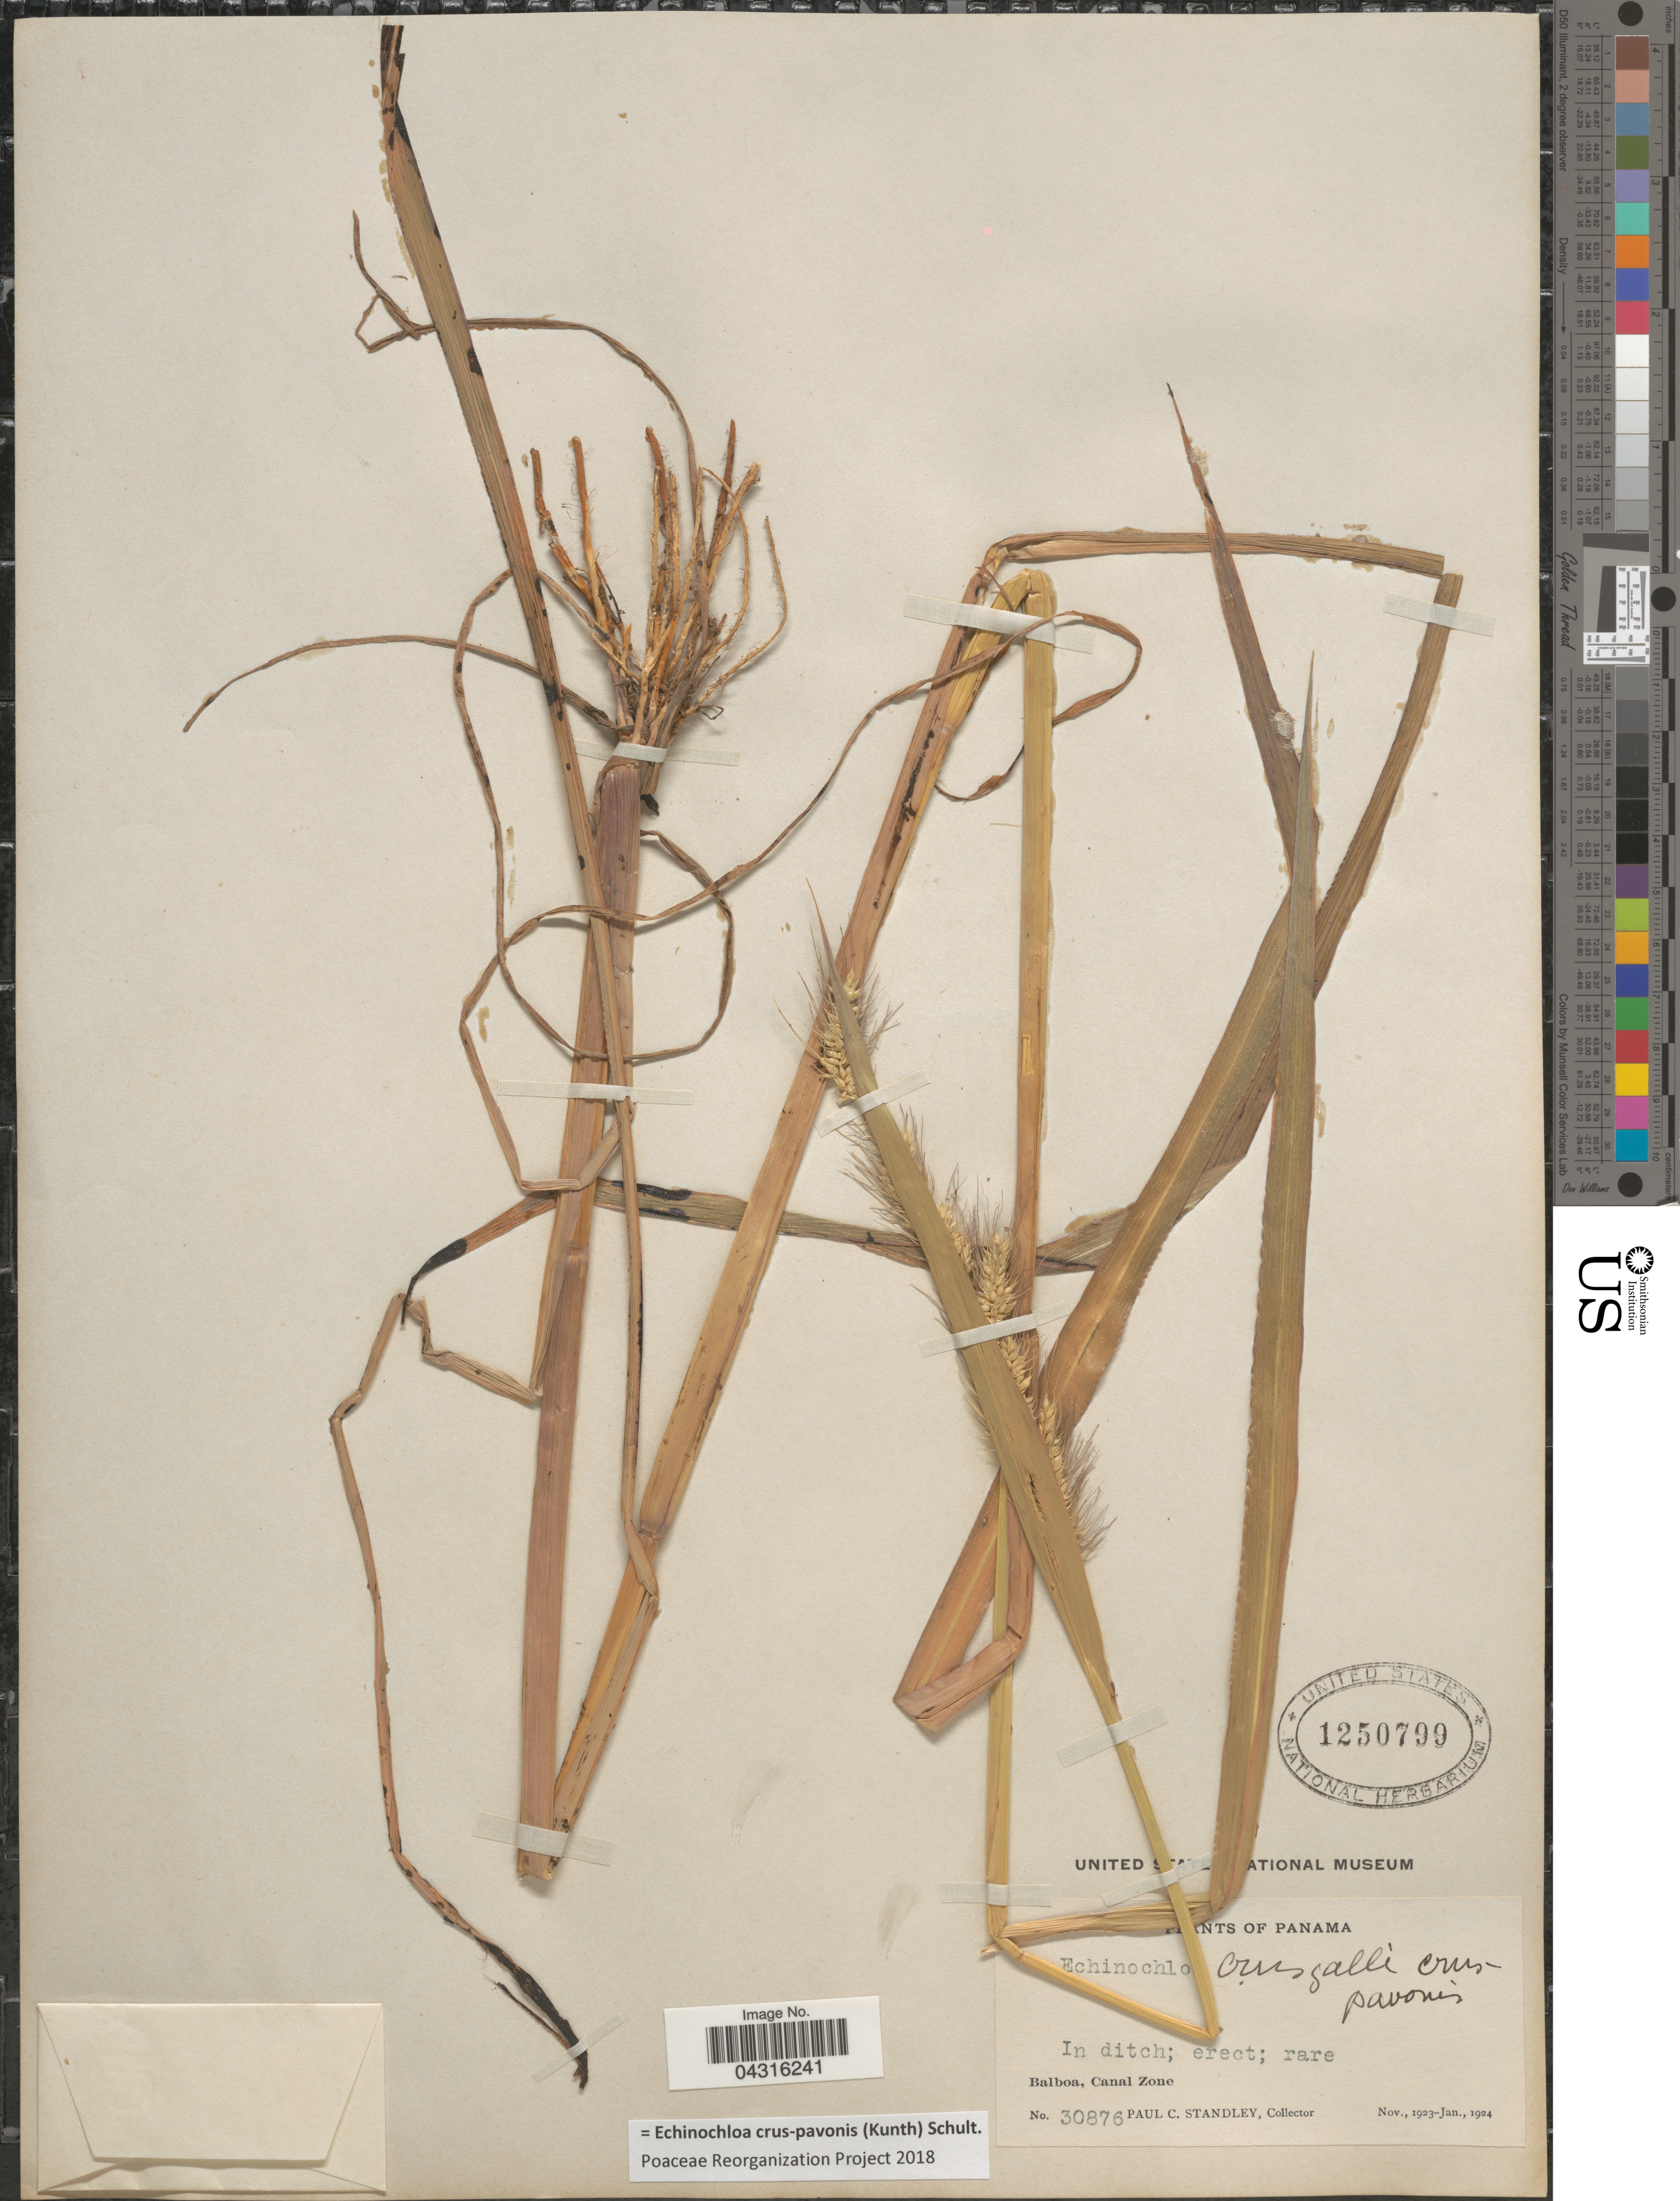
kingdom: Plantae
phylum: Tracheophyta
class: Liliopsida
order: Poales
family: Poaceae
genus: Echinochloa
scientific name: Echinochloa crus-pavonis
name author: (Kunth) Schult.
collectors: P. C. Standley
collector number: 30876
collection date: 1923-11/1924-01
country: Panama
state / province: Colón / Panamá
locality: Balboa, Canal Zone.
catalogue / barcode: US 1250799